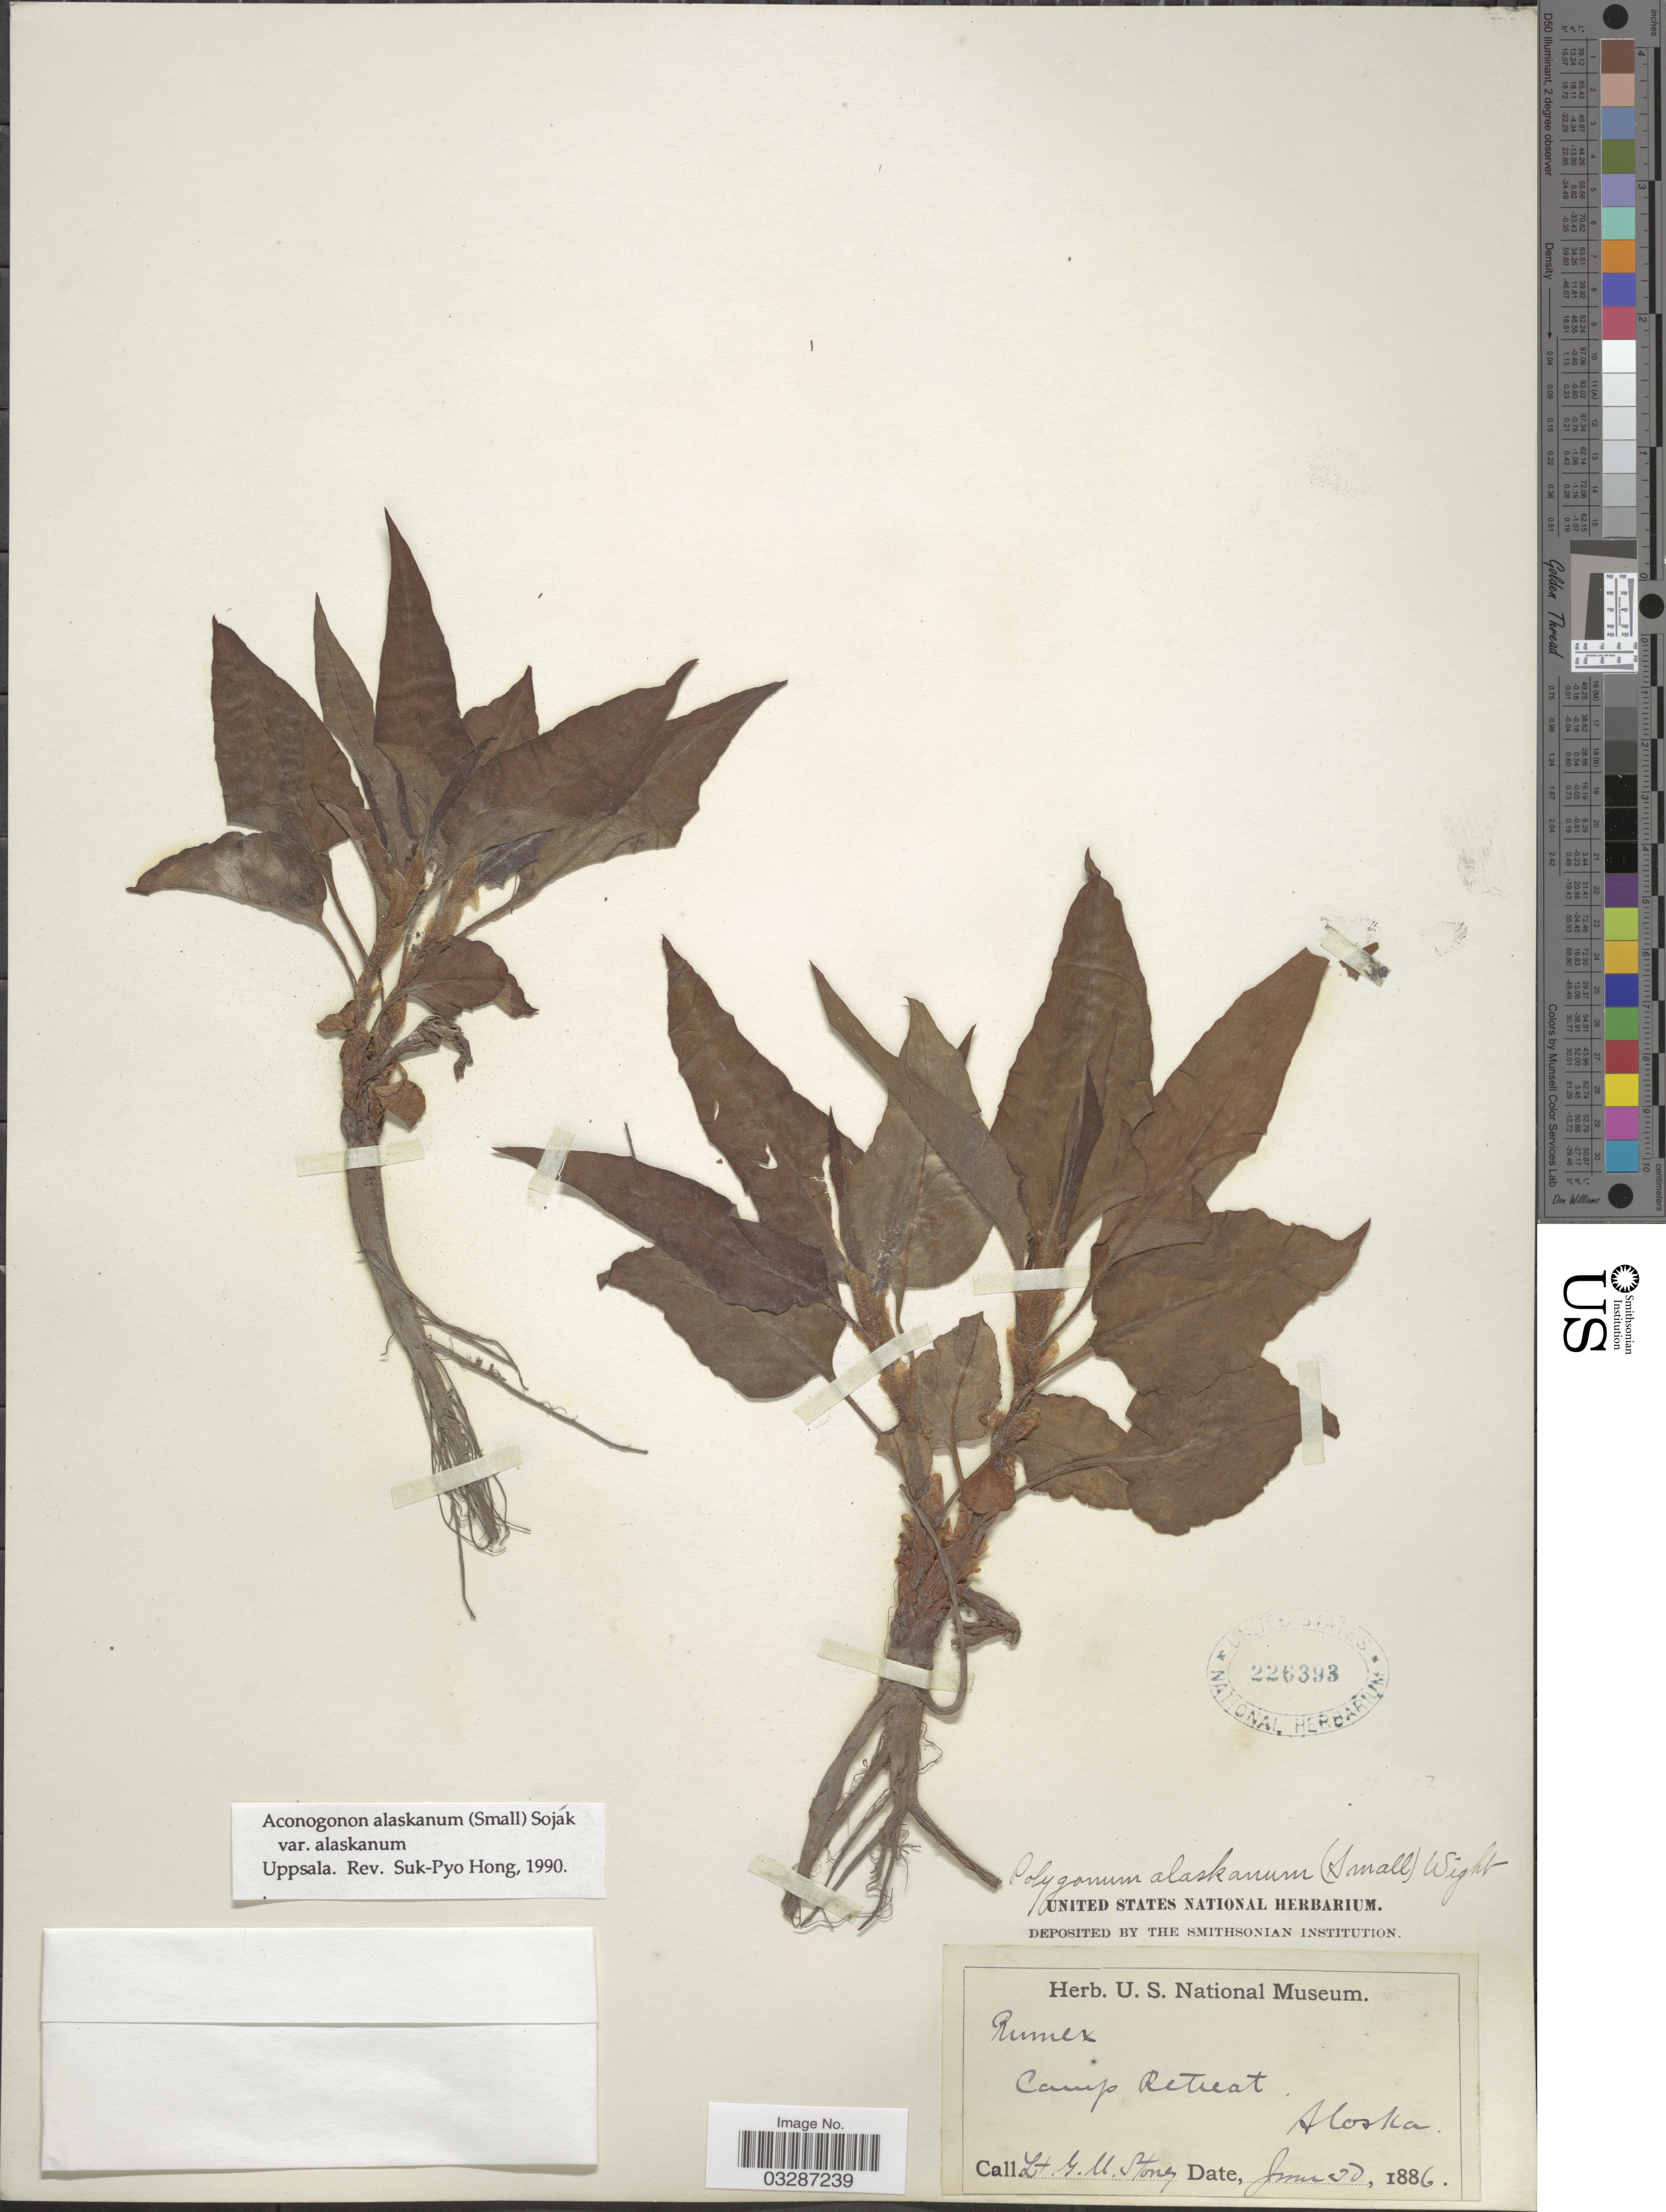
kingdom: Plantae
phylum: Tracheophyta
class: Magnoliopsida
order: Caryophyllales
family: Polygonaceae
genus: Koenigia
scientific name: Koenigia alaskana var. alaskana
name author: (Small) T.M. Schust. & Reveal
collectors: L. Stoney & G. Stoney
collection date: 1886-06-30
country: United States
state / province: Alaska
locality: Camp Retreat.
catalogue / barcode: US 226393